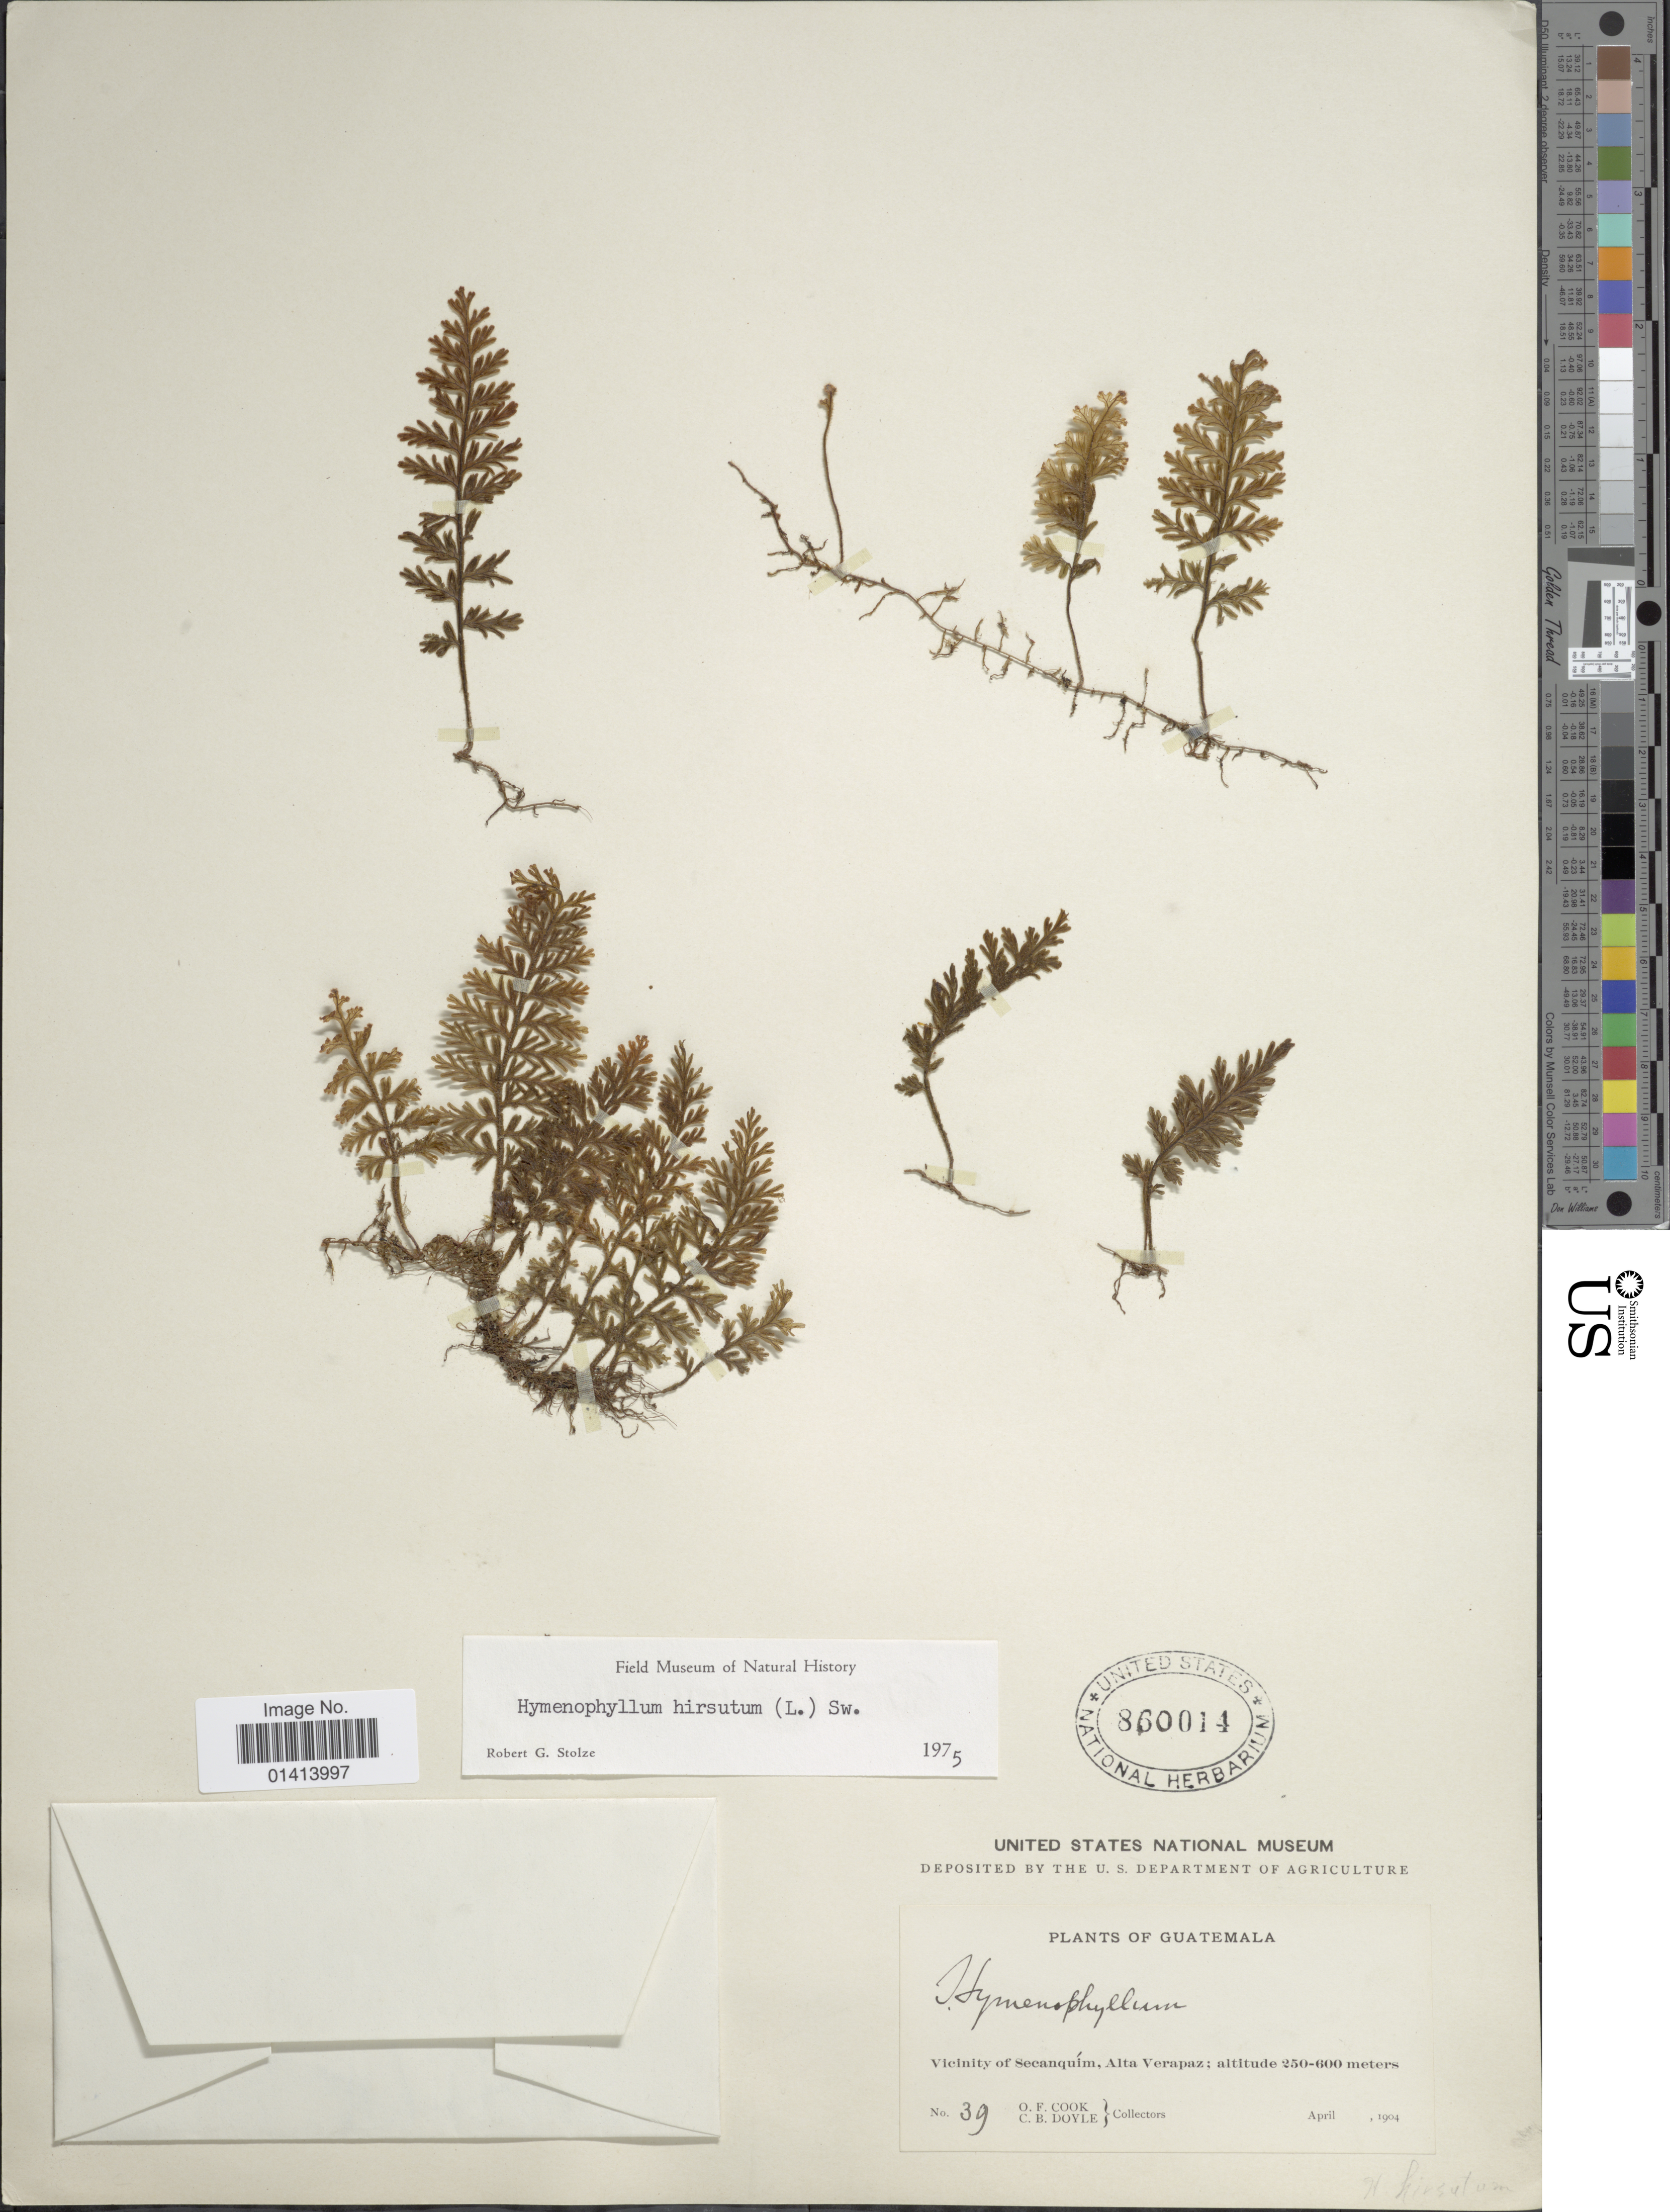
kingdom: Plantae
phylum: Tracheophyta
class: Polypodiopsida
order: Hymenophyllales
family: Hymenophyllaceae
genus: Hymenophyllum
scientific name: Hymenophyllum hirsutum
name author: (L.) Sw.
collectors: O. F. Cook & C. Doyle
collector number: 39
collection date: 1904-04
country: Guatemala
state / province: Alta Verapaz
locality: Vicinity of Secanquím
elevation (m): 250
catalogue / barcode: US 860014